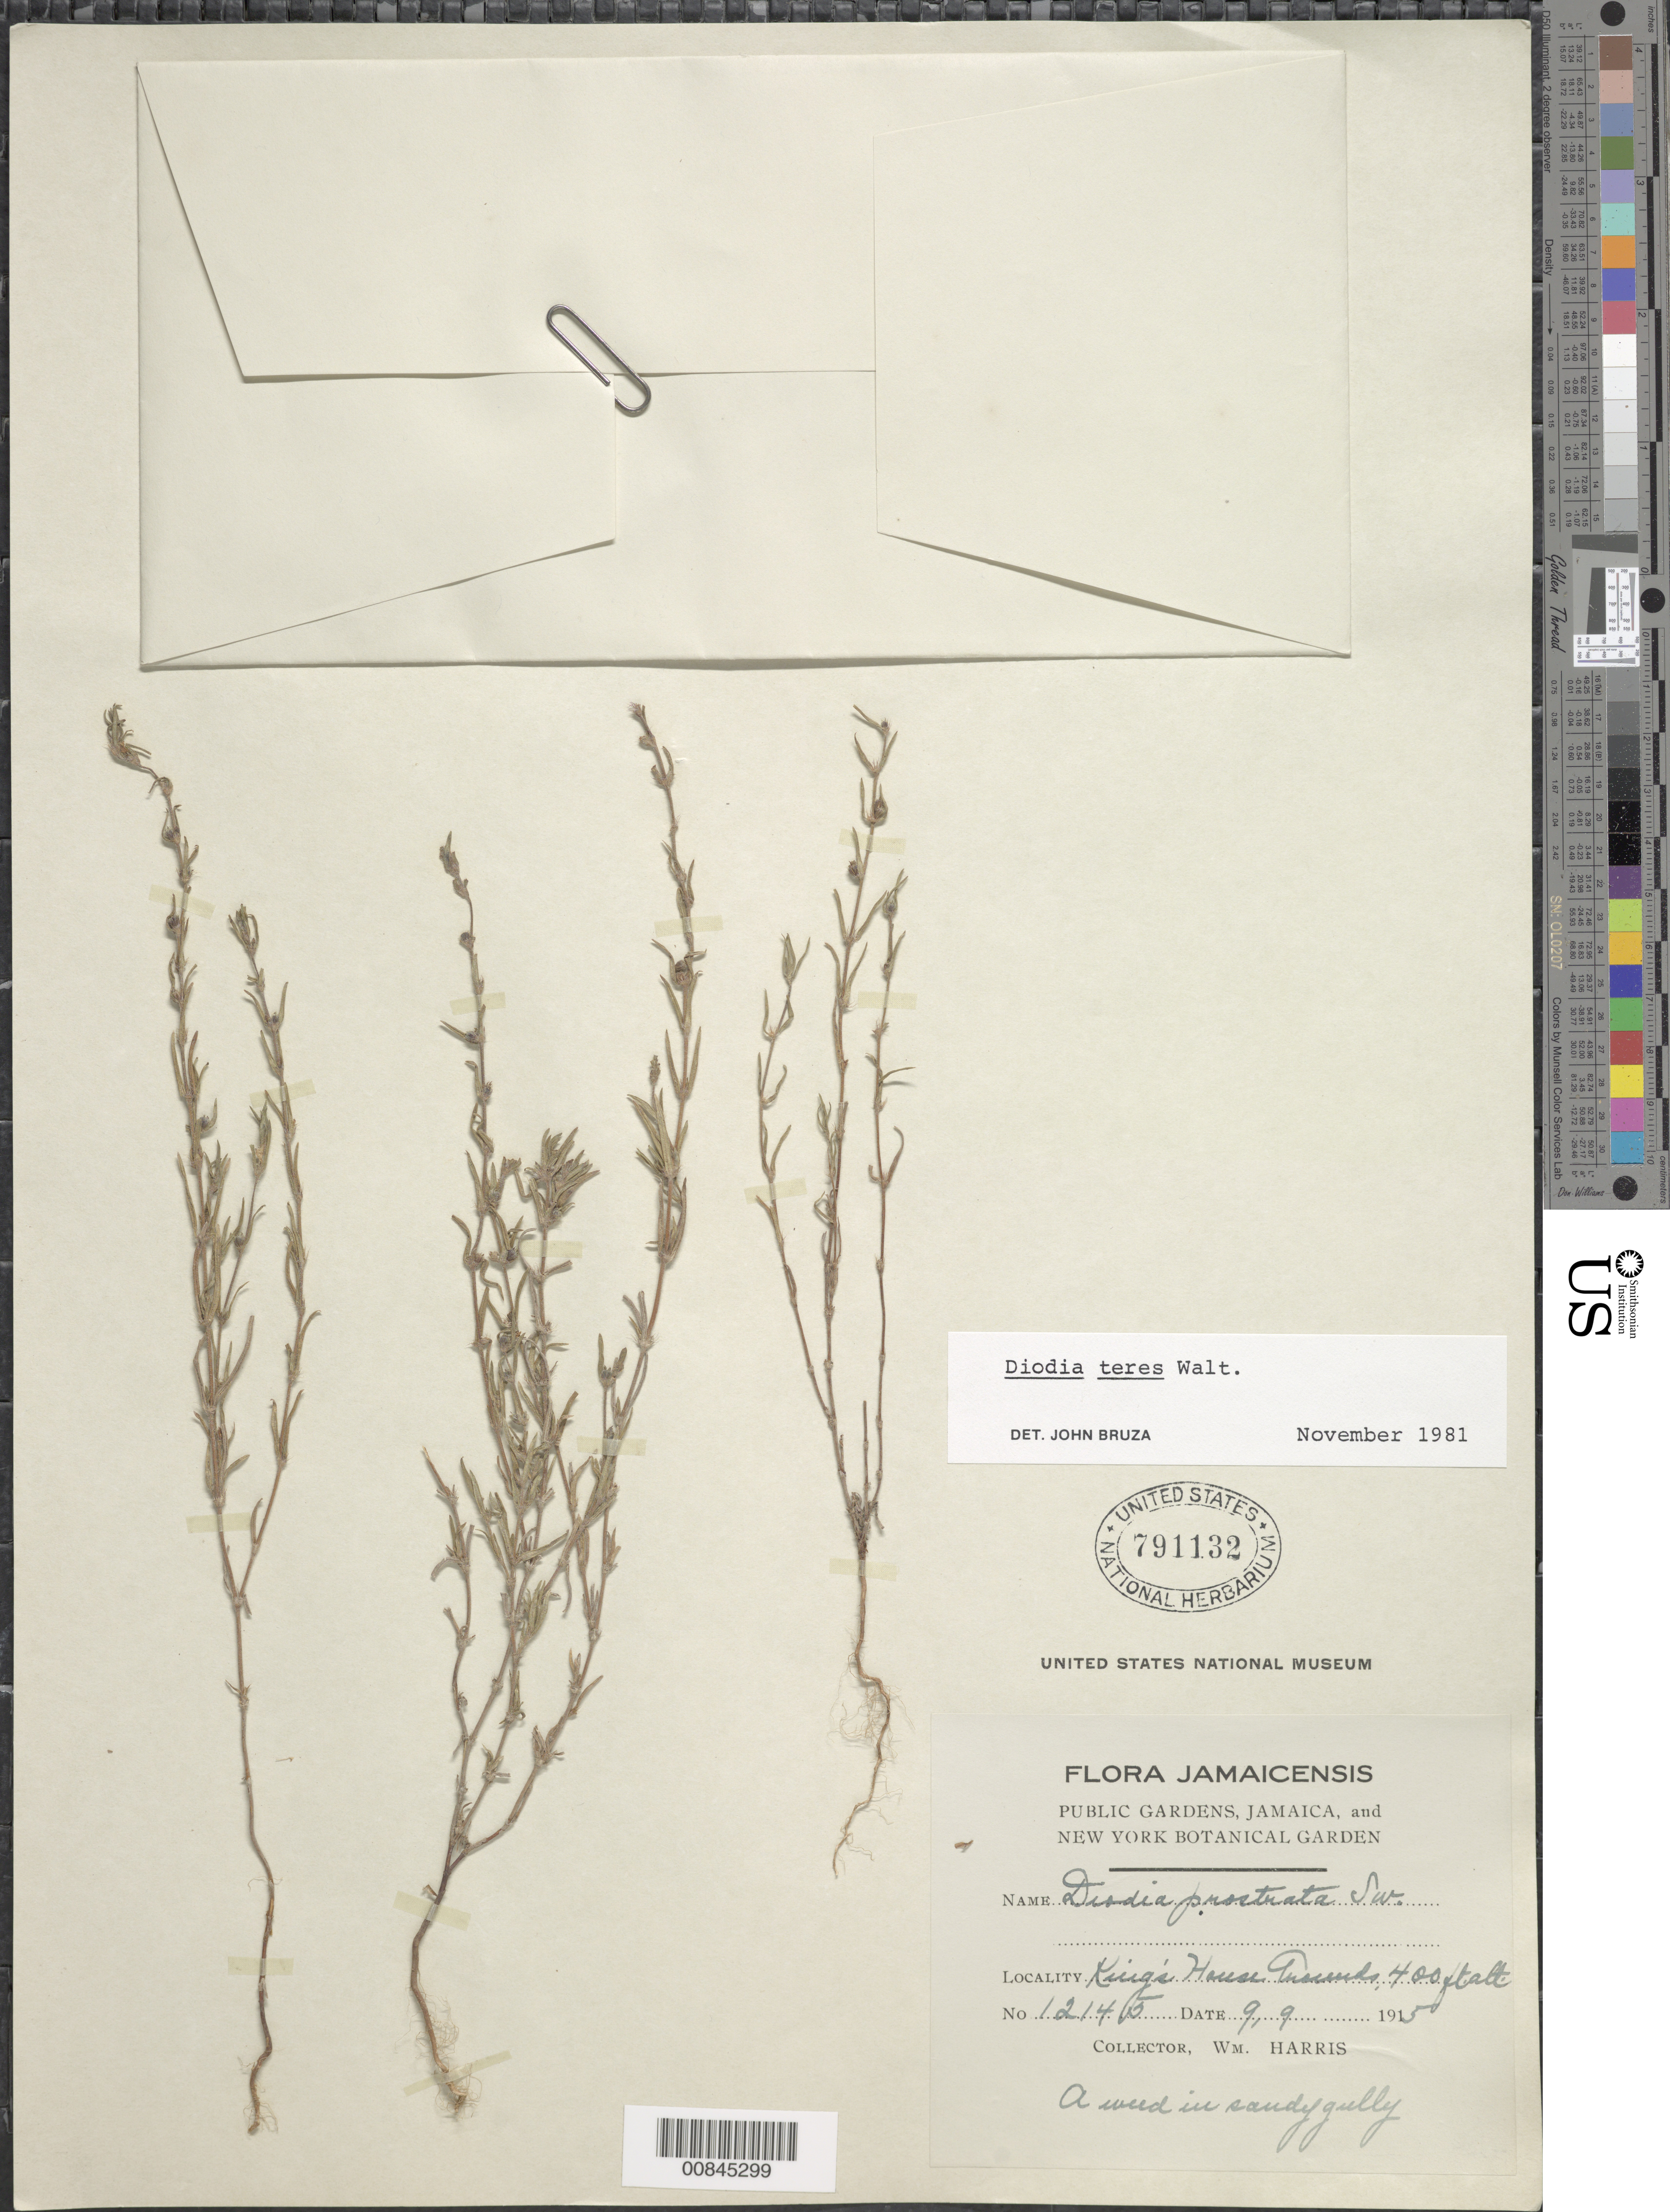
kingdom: Plantae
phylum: Tracheophyta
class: Magnoliopsida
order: Gentianales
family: Rubiaceae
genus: Diodia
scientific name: Diodia simplex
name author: Sw.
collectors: W. H. Harris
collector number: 12145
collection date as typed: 09 Sep 1915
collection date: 1915-09-09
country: Jamaica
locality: King's House Grounds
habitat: Sandy gully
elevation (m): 122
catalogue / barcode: US 791132